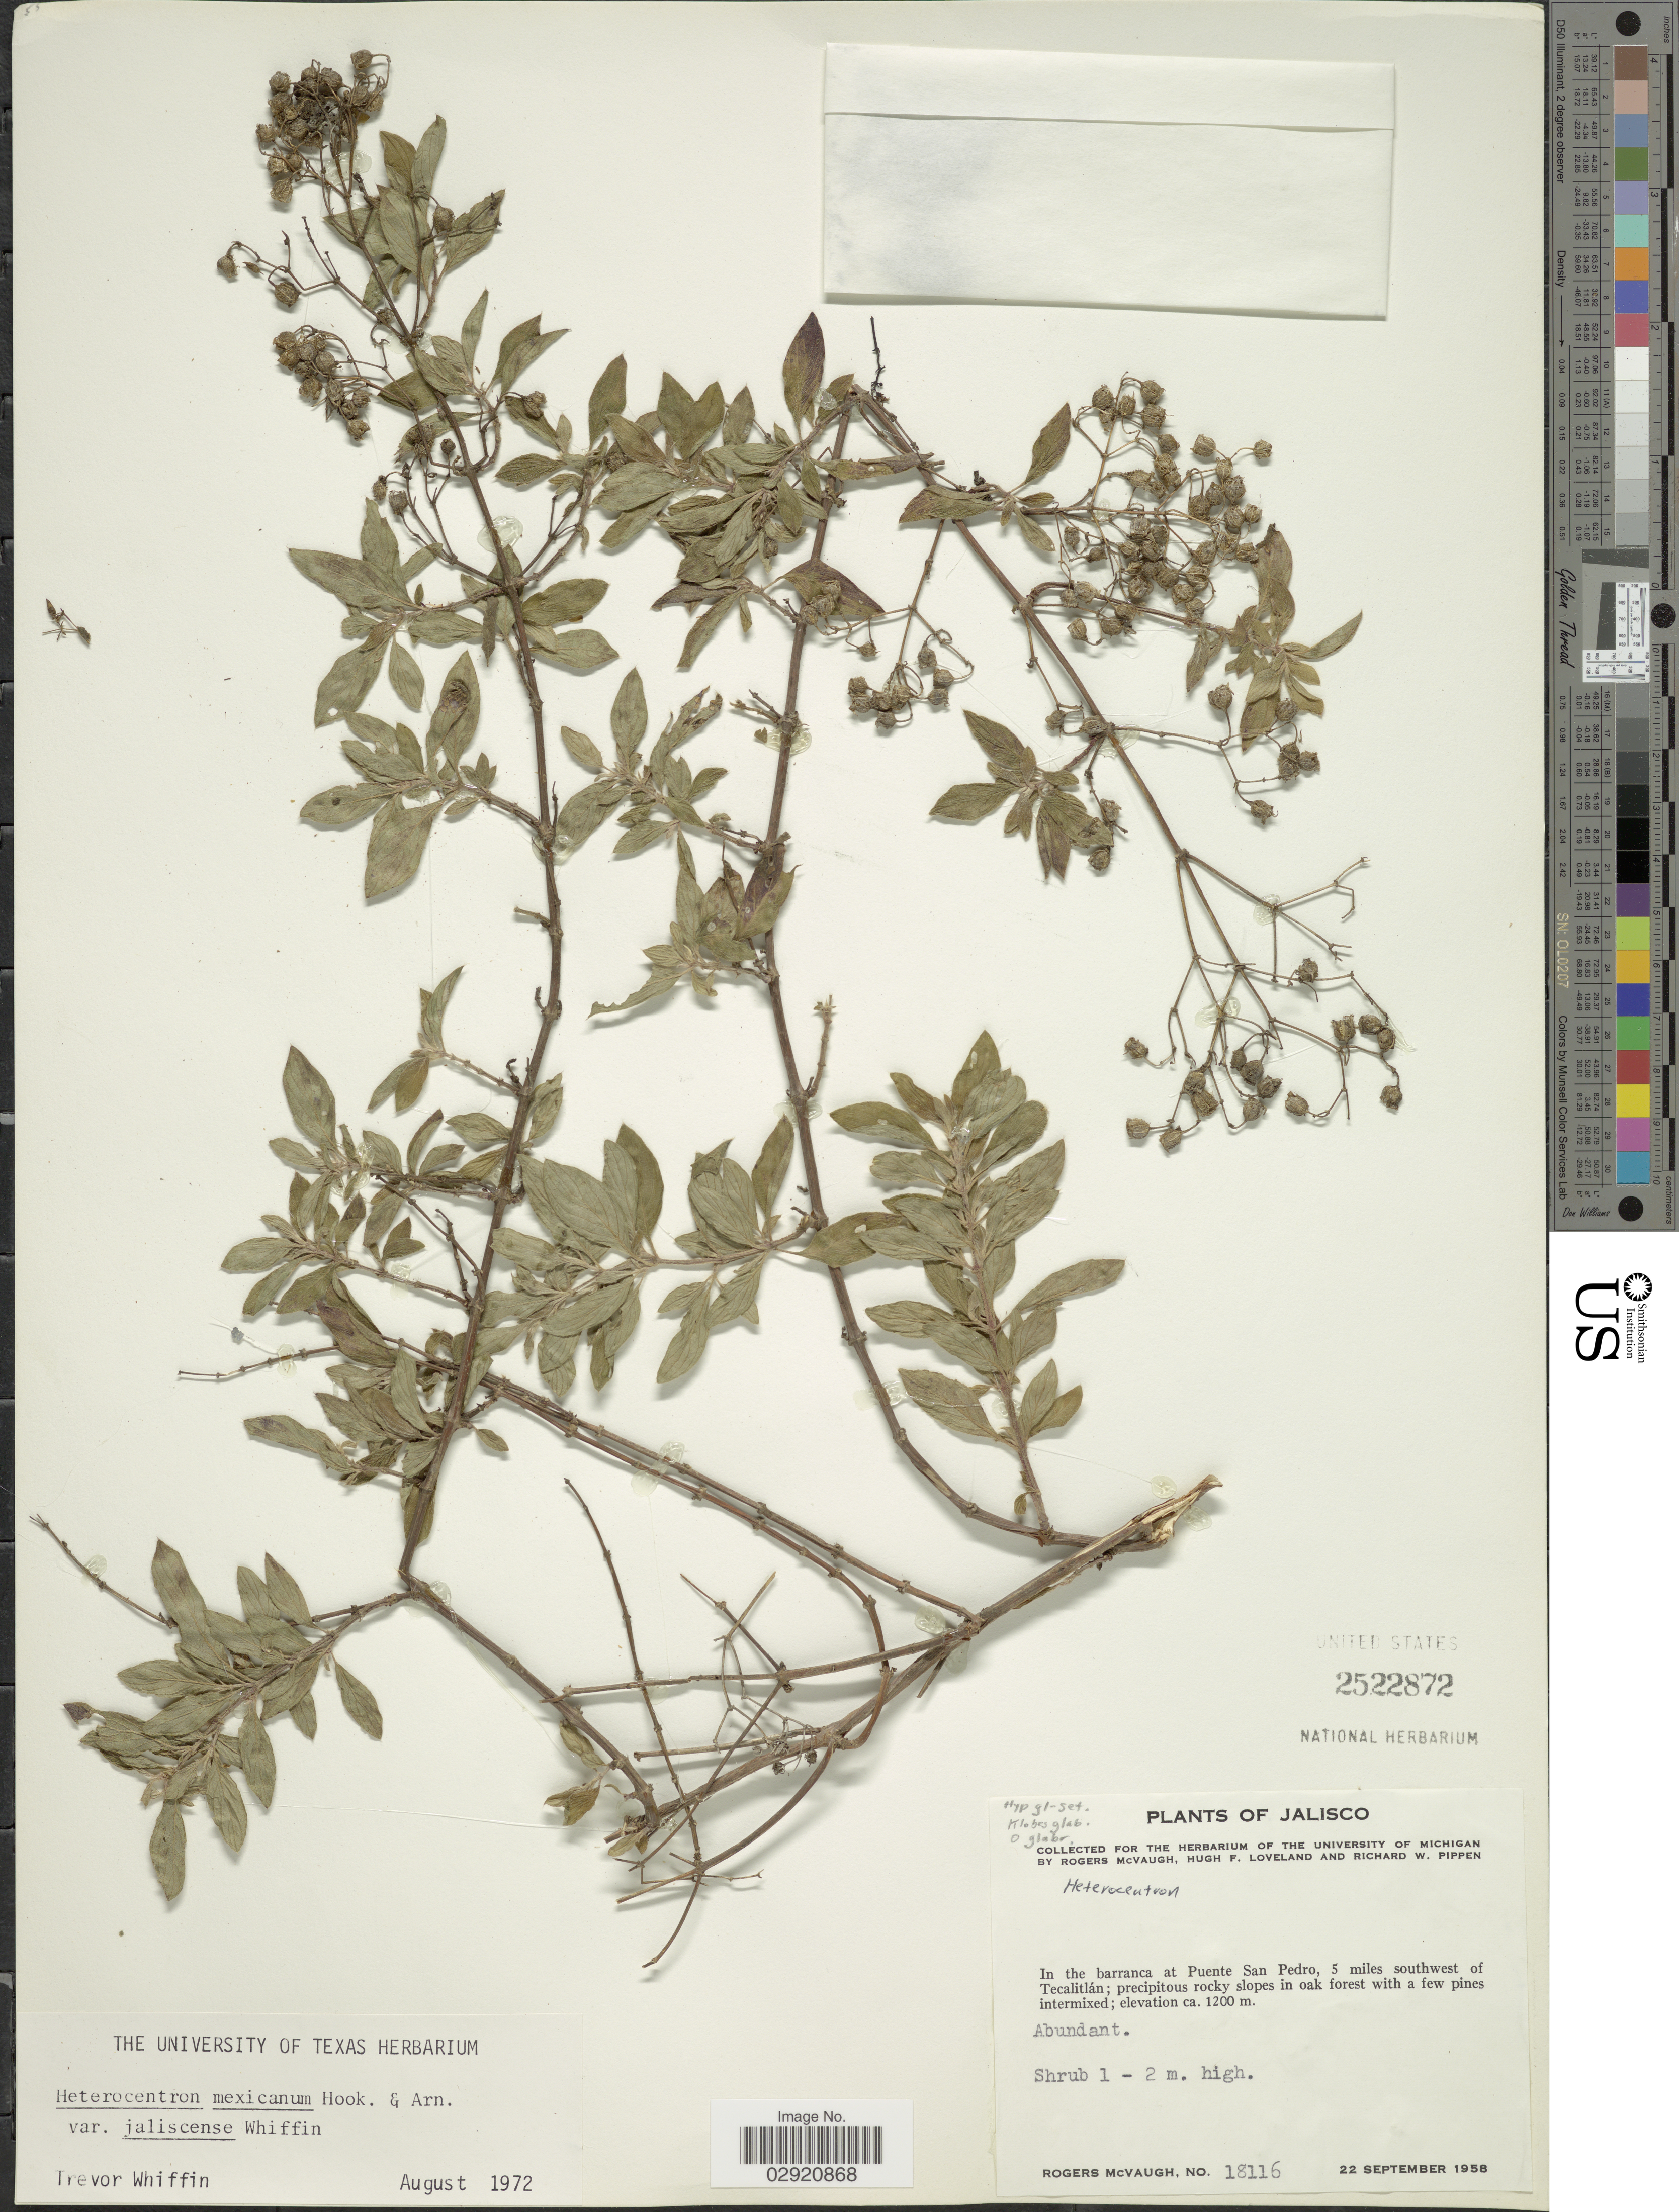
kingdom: Plantae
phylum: Tracheophyta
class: Magnoliopsida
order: Myrtales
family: Melastomataceae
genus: Heterocentron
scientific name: Heterocentron mexicanum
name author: Hook. & Arn.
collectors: R. McVaugh, H. Loveland & R. W. Pippen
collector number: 18116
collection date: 1958-09-22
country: Mexico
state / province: Jalisco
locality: In the barranca at Puente San Pedro, 5 miles southwest of Tecalitlán.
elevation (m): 1200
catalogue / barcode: US 2522872